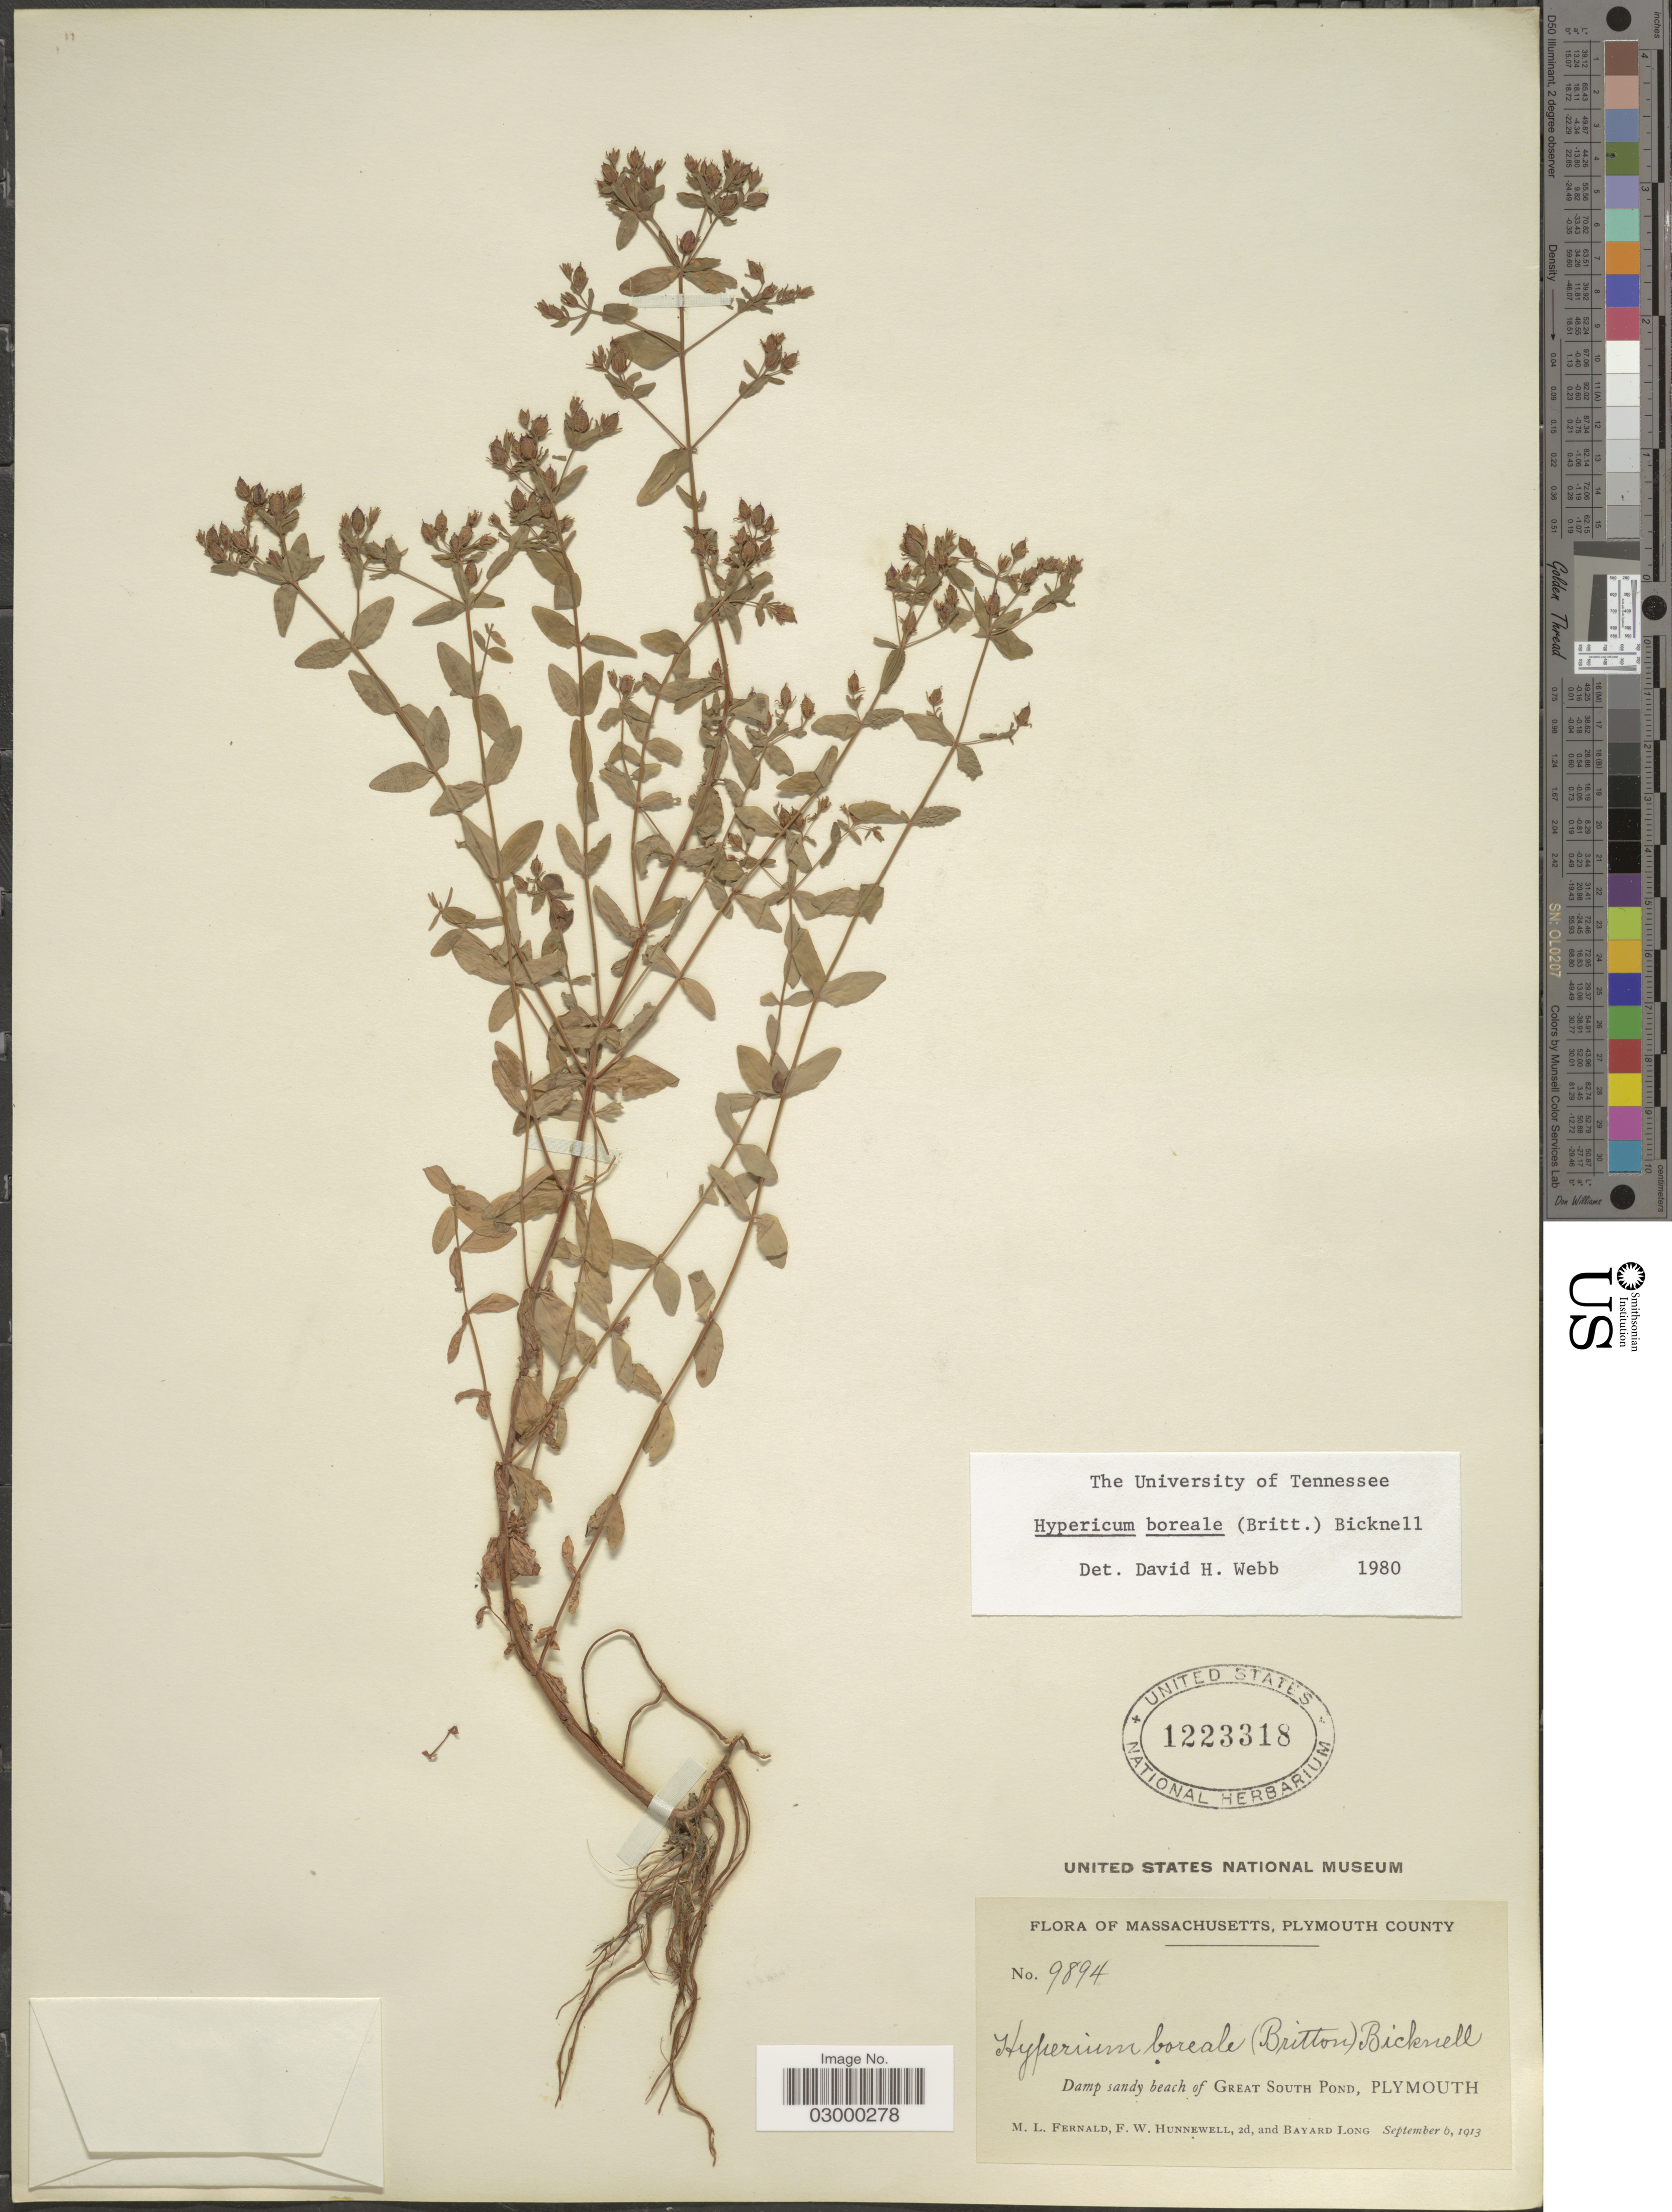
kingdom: Plantae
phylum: Tracheophyta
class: Magnoliopsida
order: Malpighiales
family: Hypericaceae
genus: Hypericum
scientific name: Hypericum boreale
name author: (Britton) E.P. Bicknell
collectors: M. L. Fernald, F. Hunnewell & B. Long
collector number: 9894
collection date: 1913-09-06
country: United States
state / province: Massachusetts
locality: Plymouth County, Damp sandy beach of Great South Pond, Plymouth.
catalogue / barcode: US 1223318